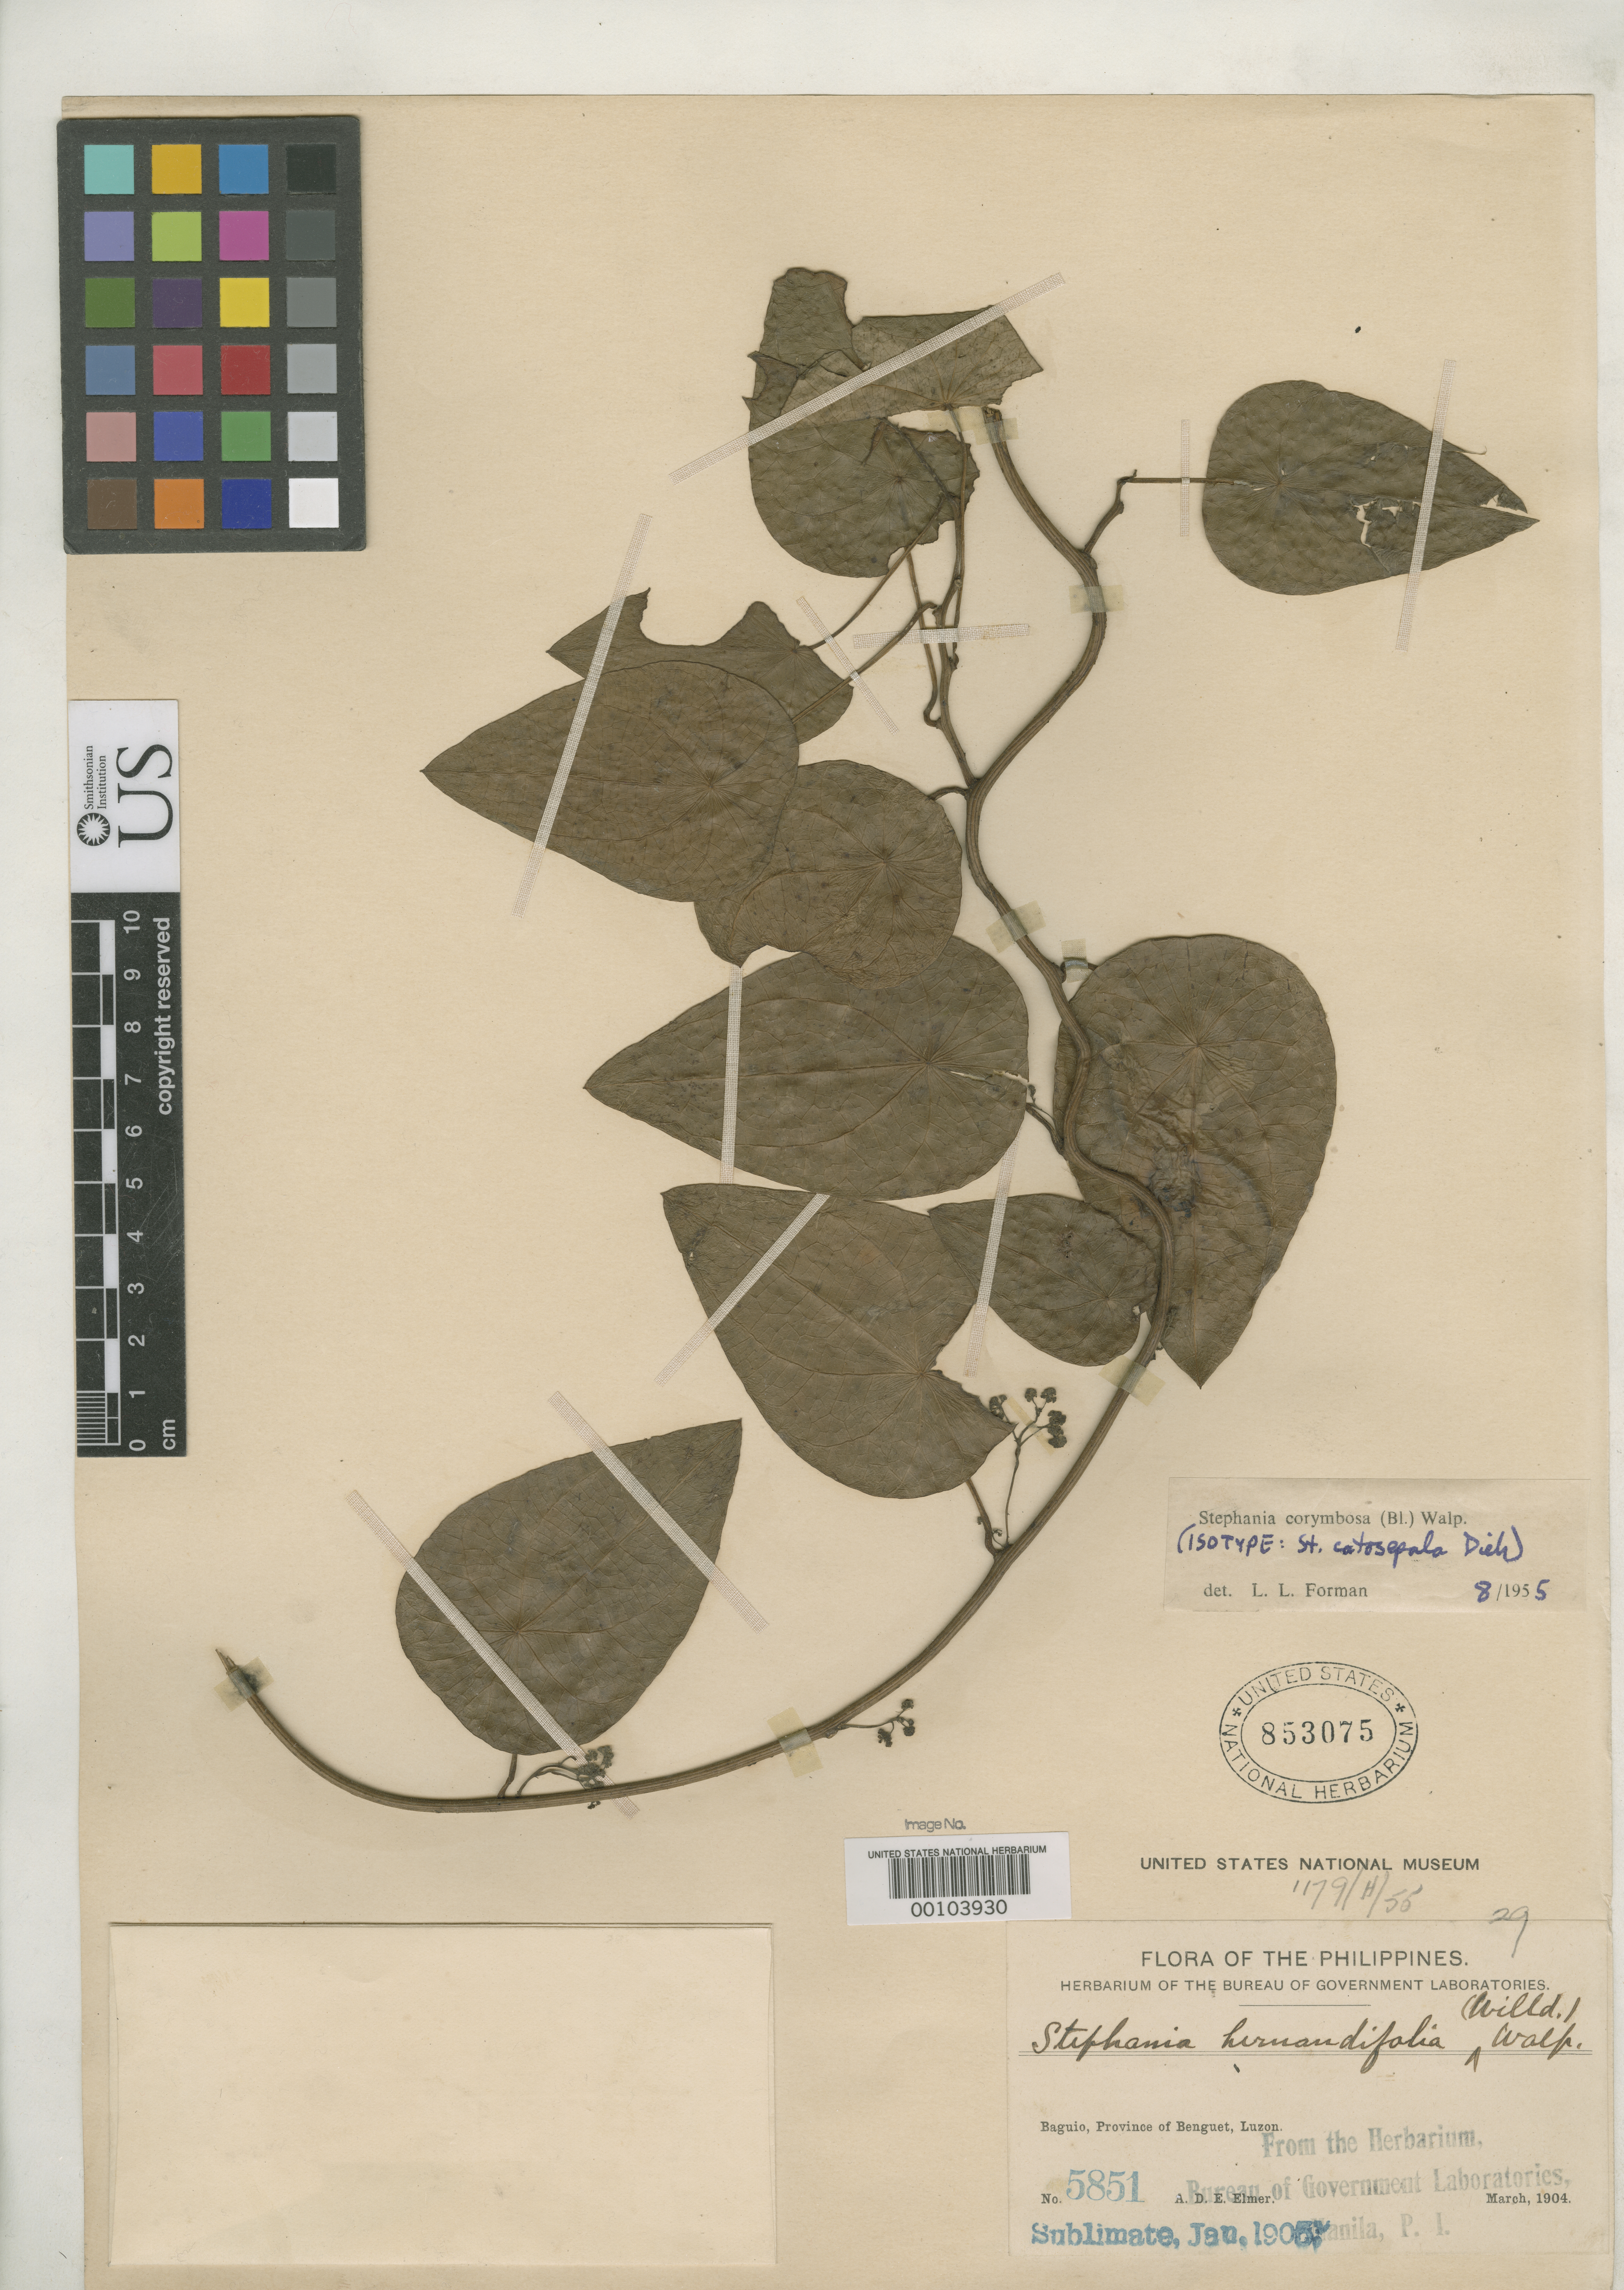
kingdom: Plantae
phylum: Tracheophyta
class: Magnoliopsida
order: Ranunculales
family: Menispermaceae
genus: Stephania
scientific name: Stephania catosepala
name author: Diels in Engl.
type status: Isotype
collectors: A. D. E. Elmer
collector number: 5851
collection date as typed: Mar ---- or -- Apr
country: Philippines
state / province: Cordillera (Administrative Region)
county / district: Benguet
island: Luzon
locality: Baguio.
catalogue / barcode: US 853075